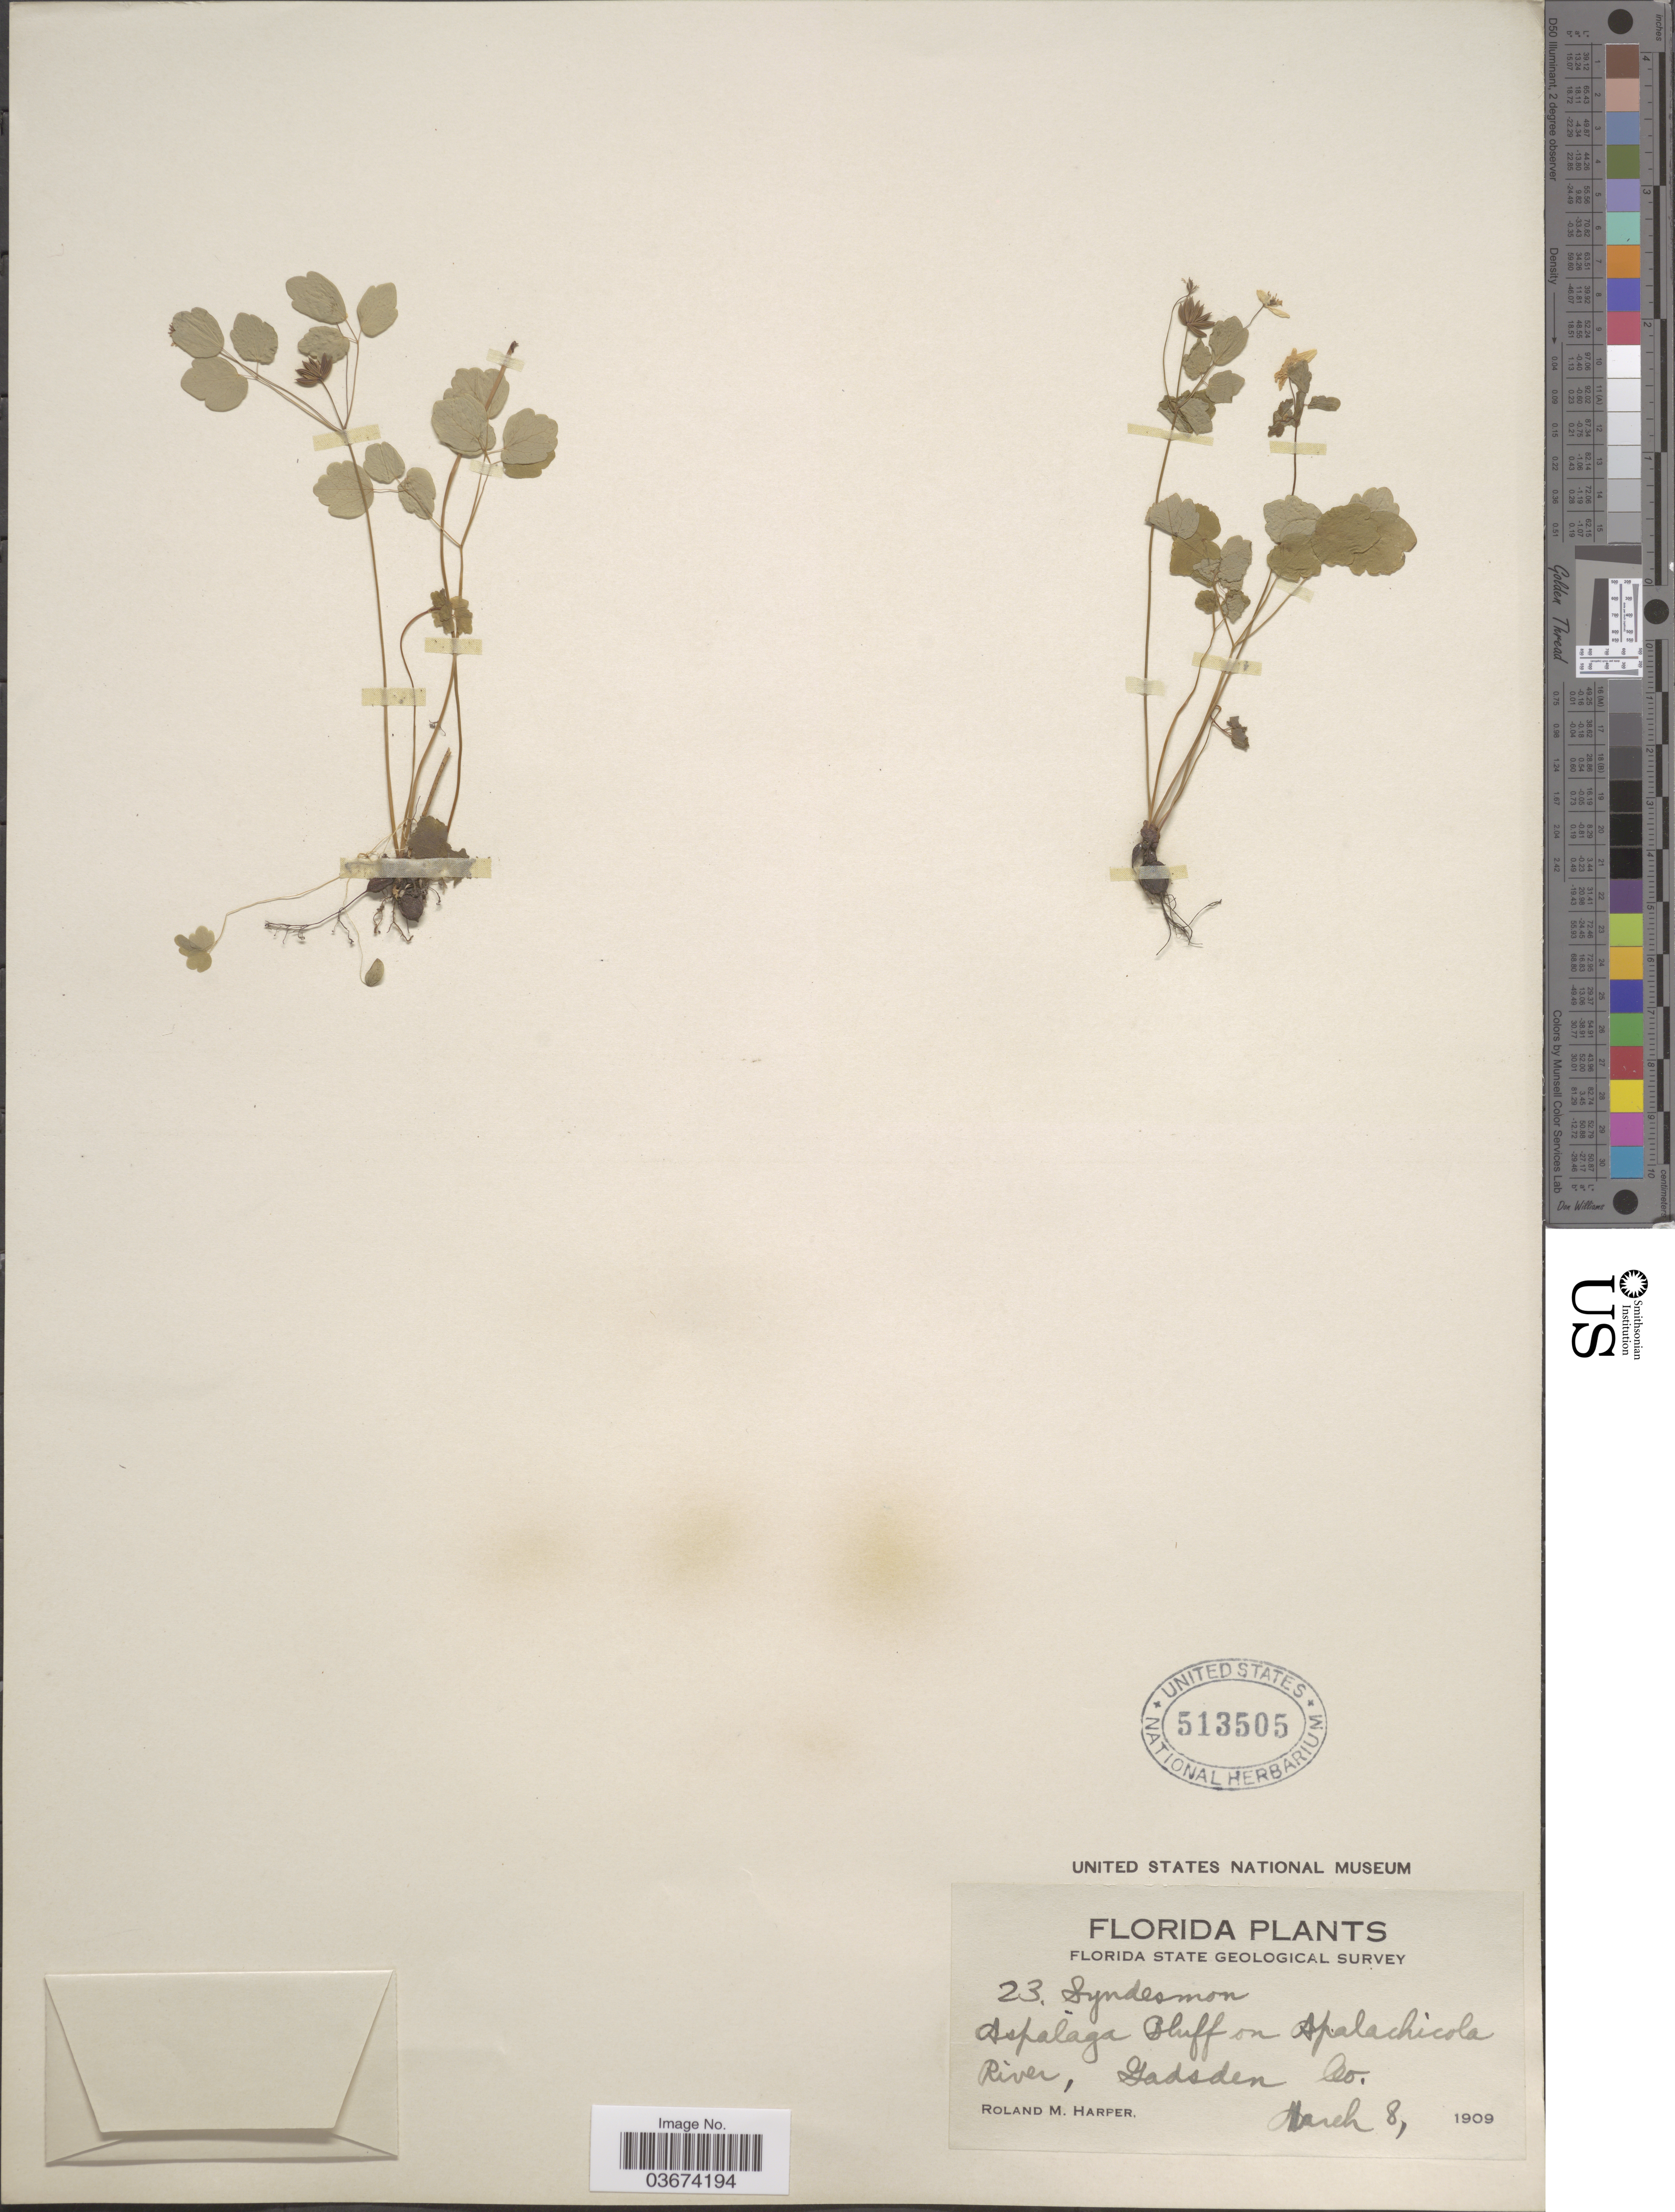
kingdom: Plantae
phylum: Tracheophyta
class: Magnoliopsida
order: Ranunculales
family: Ranunculaceae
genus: Thalictrum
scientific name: Thalictrum thalictroides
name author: (L.) A.J. Eames & B. Boivin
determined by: Strong, M. T., (US), Smithsonian Institution - National Museum of Natural History (UNITED STATES)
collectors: R. M. Harper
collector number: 23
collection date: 1909-03-08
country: United States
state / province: Florida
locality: Aspalaga Bluff on Apalachicola River, Gadsden Co.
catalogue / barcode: US 513505